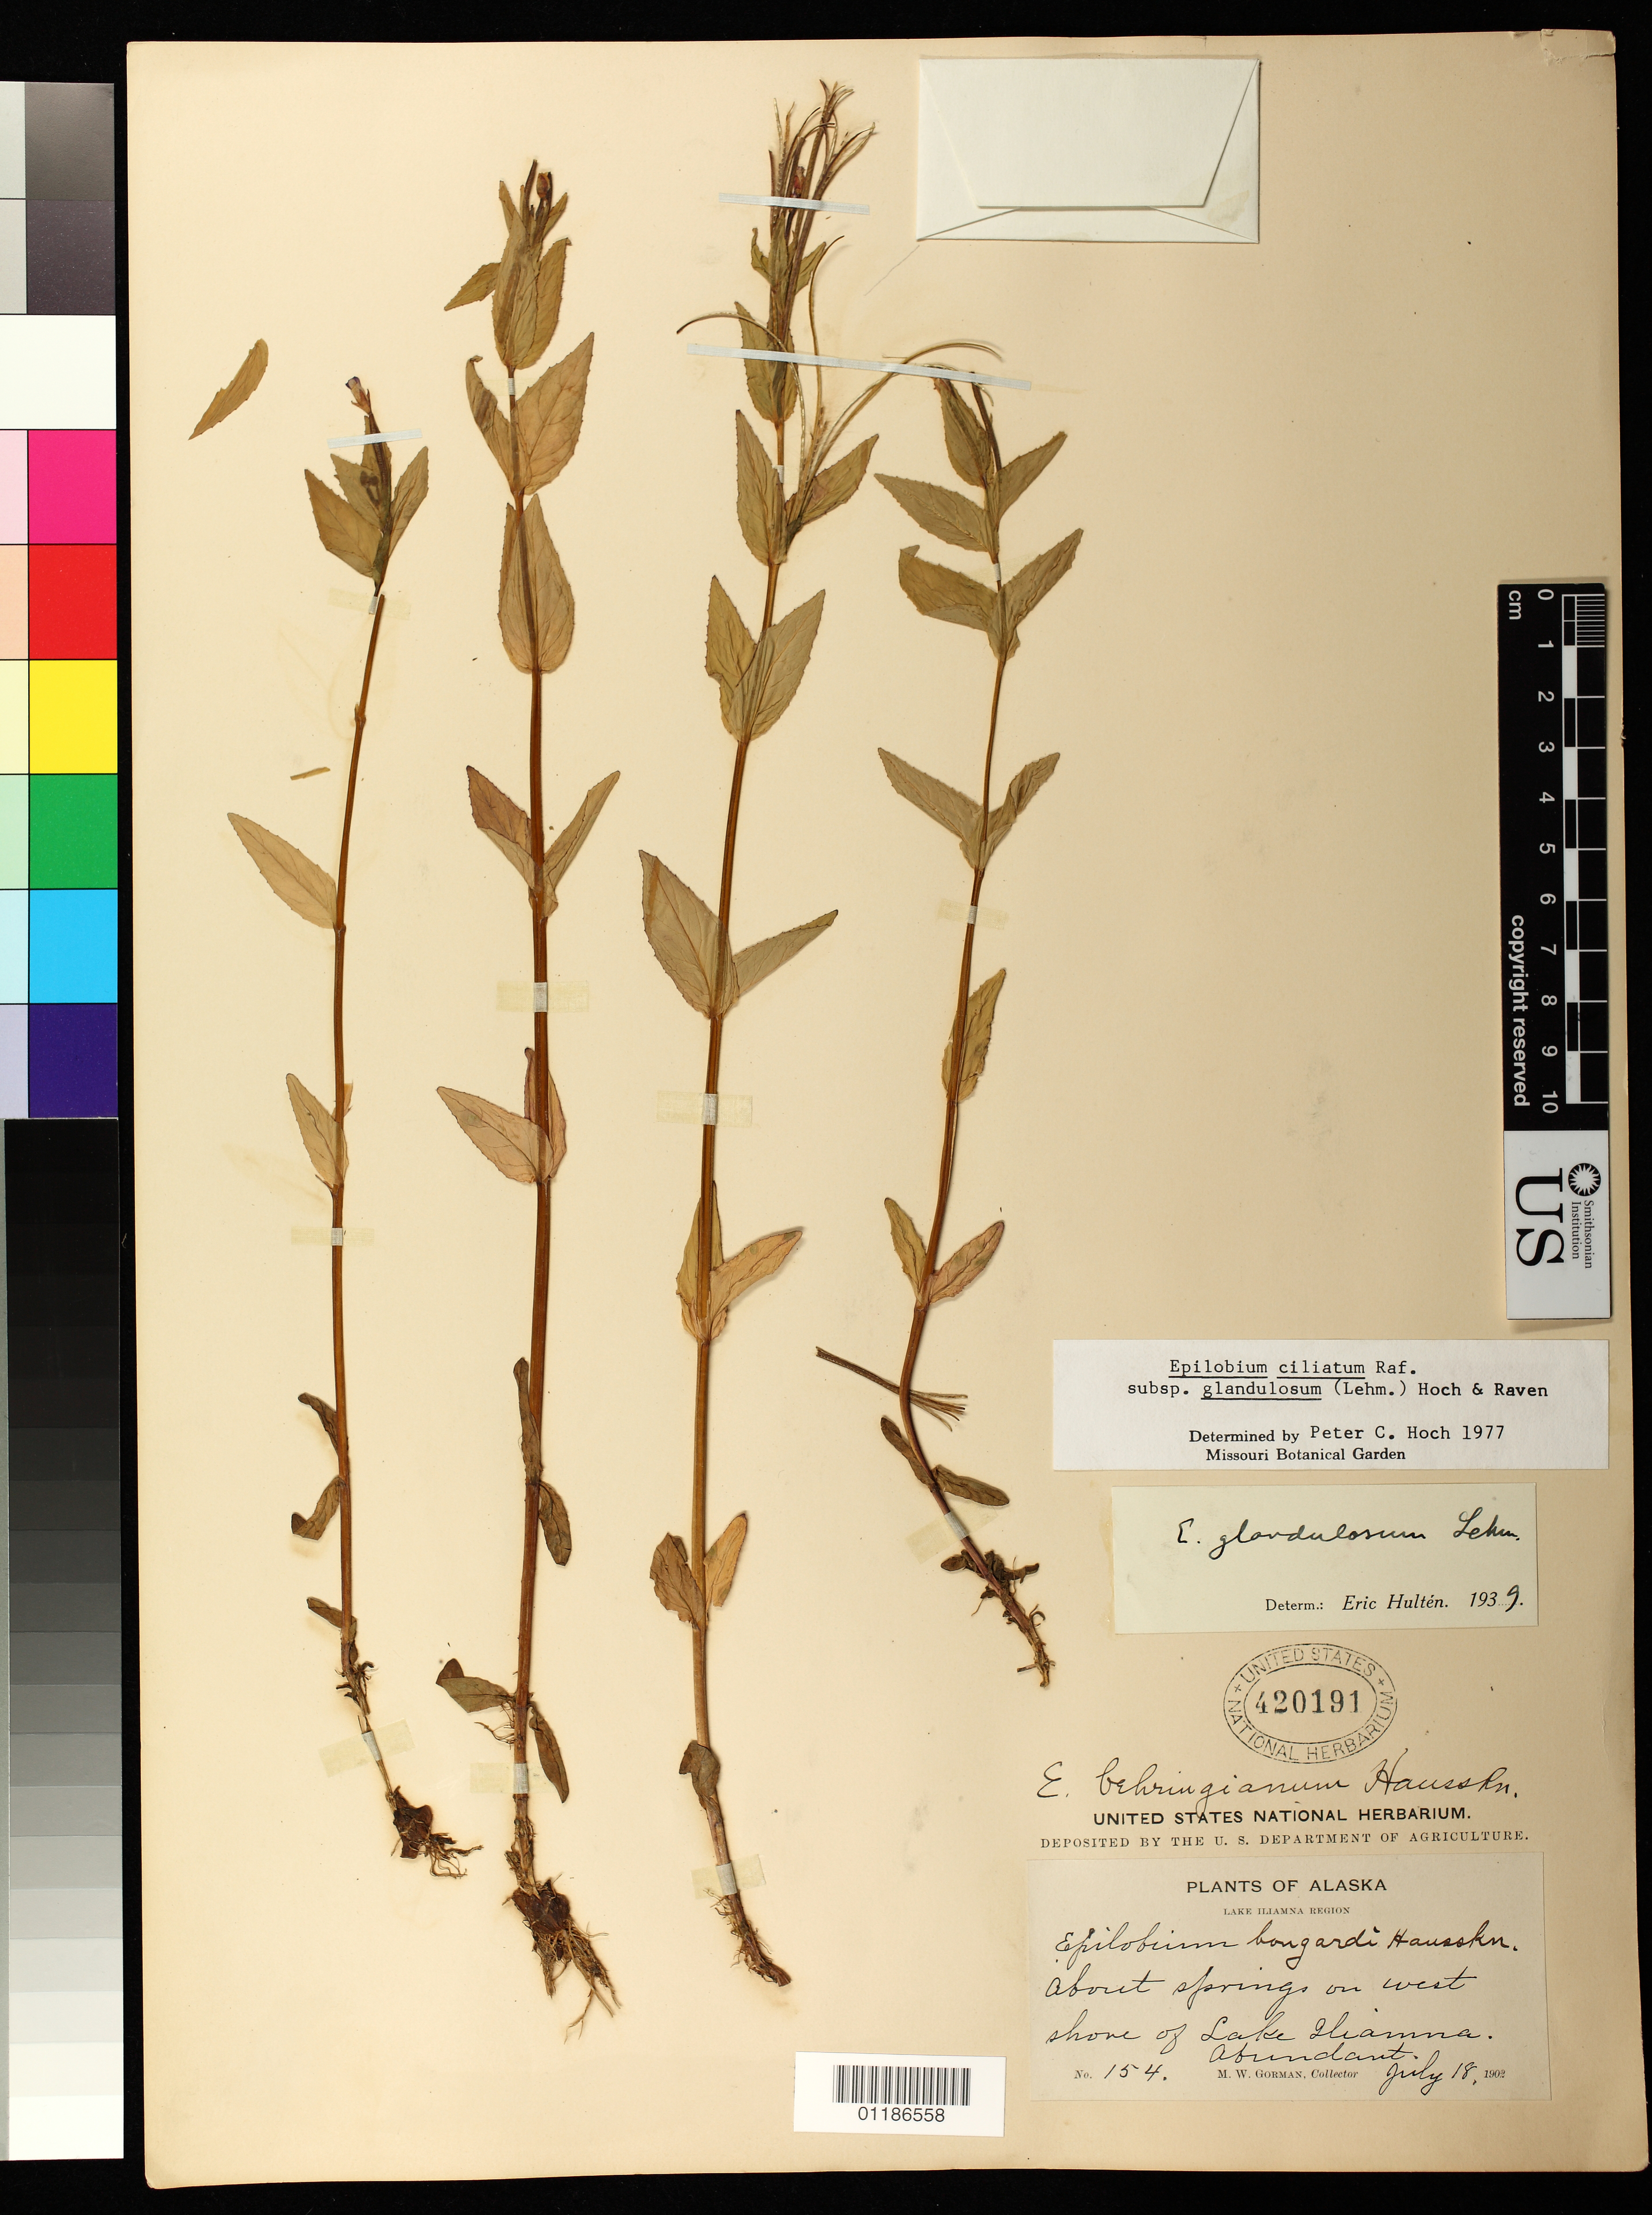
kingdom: Plantae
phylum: Tracheophyta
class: Magnoliopsida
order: Myrtales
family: Onagraceae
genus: Epilobium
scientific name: Epilobium ciliatum subsp. glandulosum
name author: (Lehm.) Hoch & P.H. Raven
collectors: M. W. Gorman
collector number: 154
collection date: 1902-07-18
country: United States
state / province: Alaska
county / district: Lake and Peninsula Borough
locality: Lake Iliamna Region. About springs on west shore of Lake Iliamna.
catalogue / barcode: US 420191